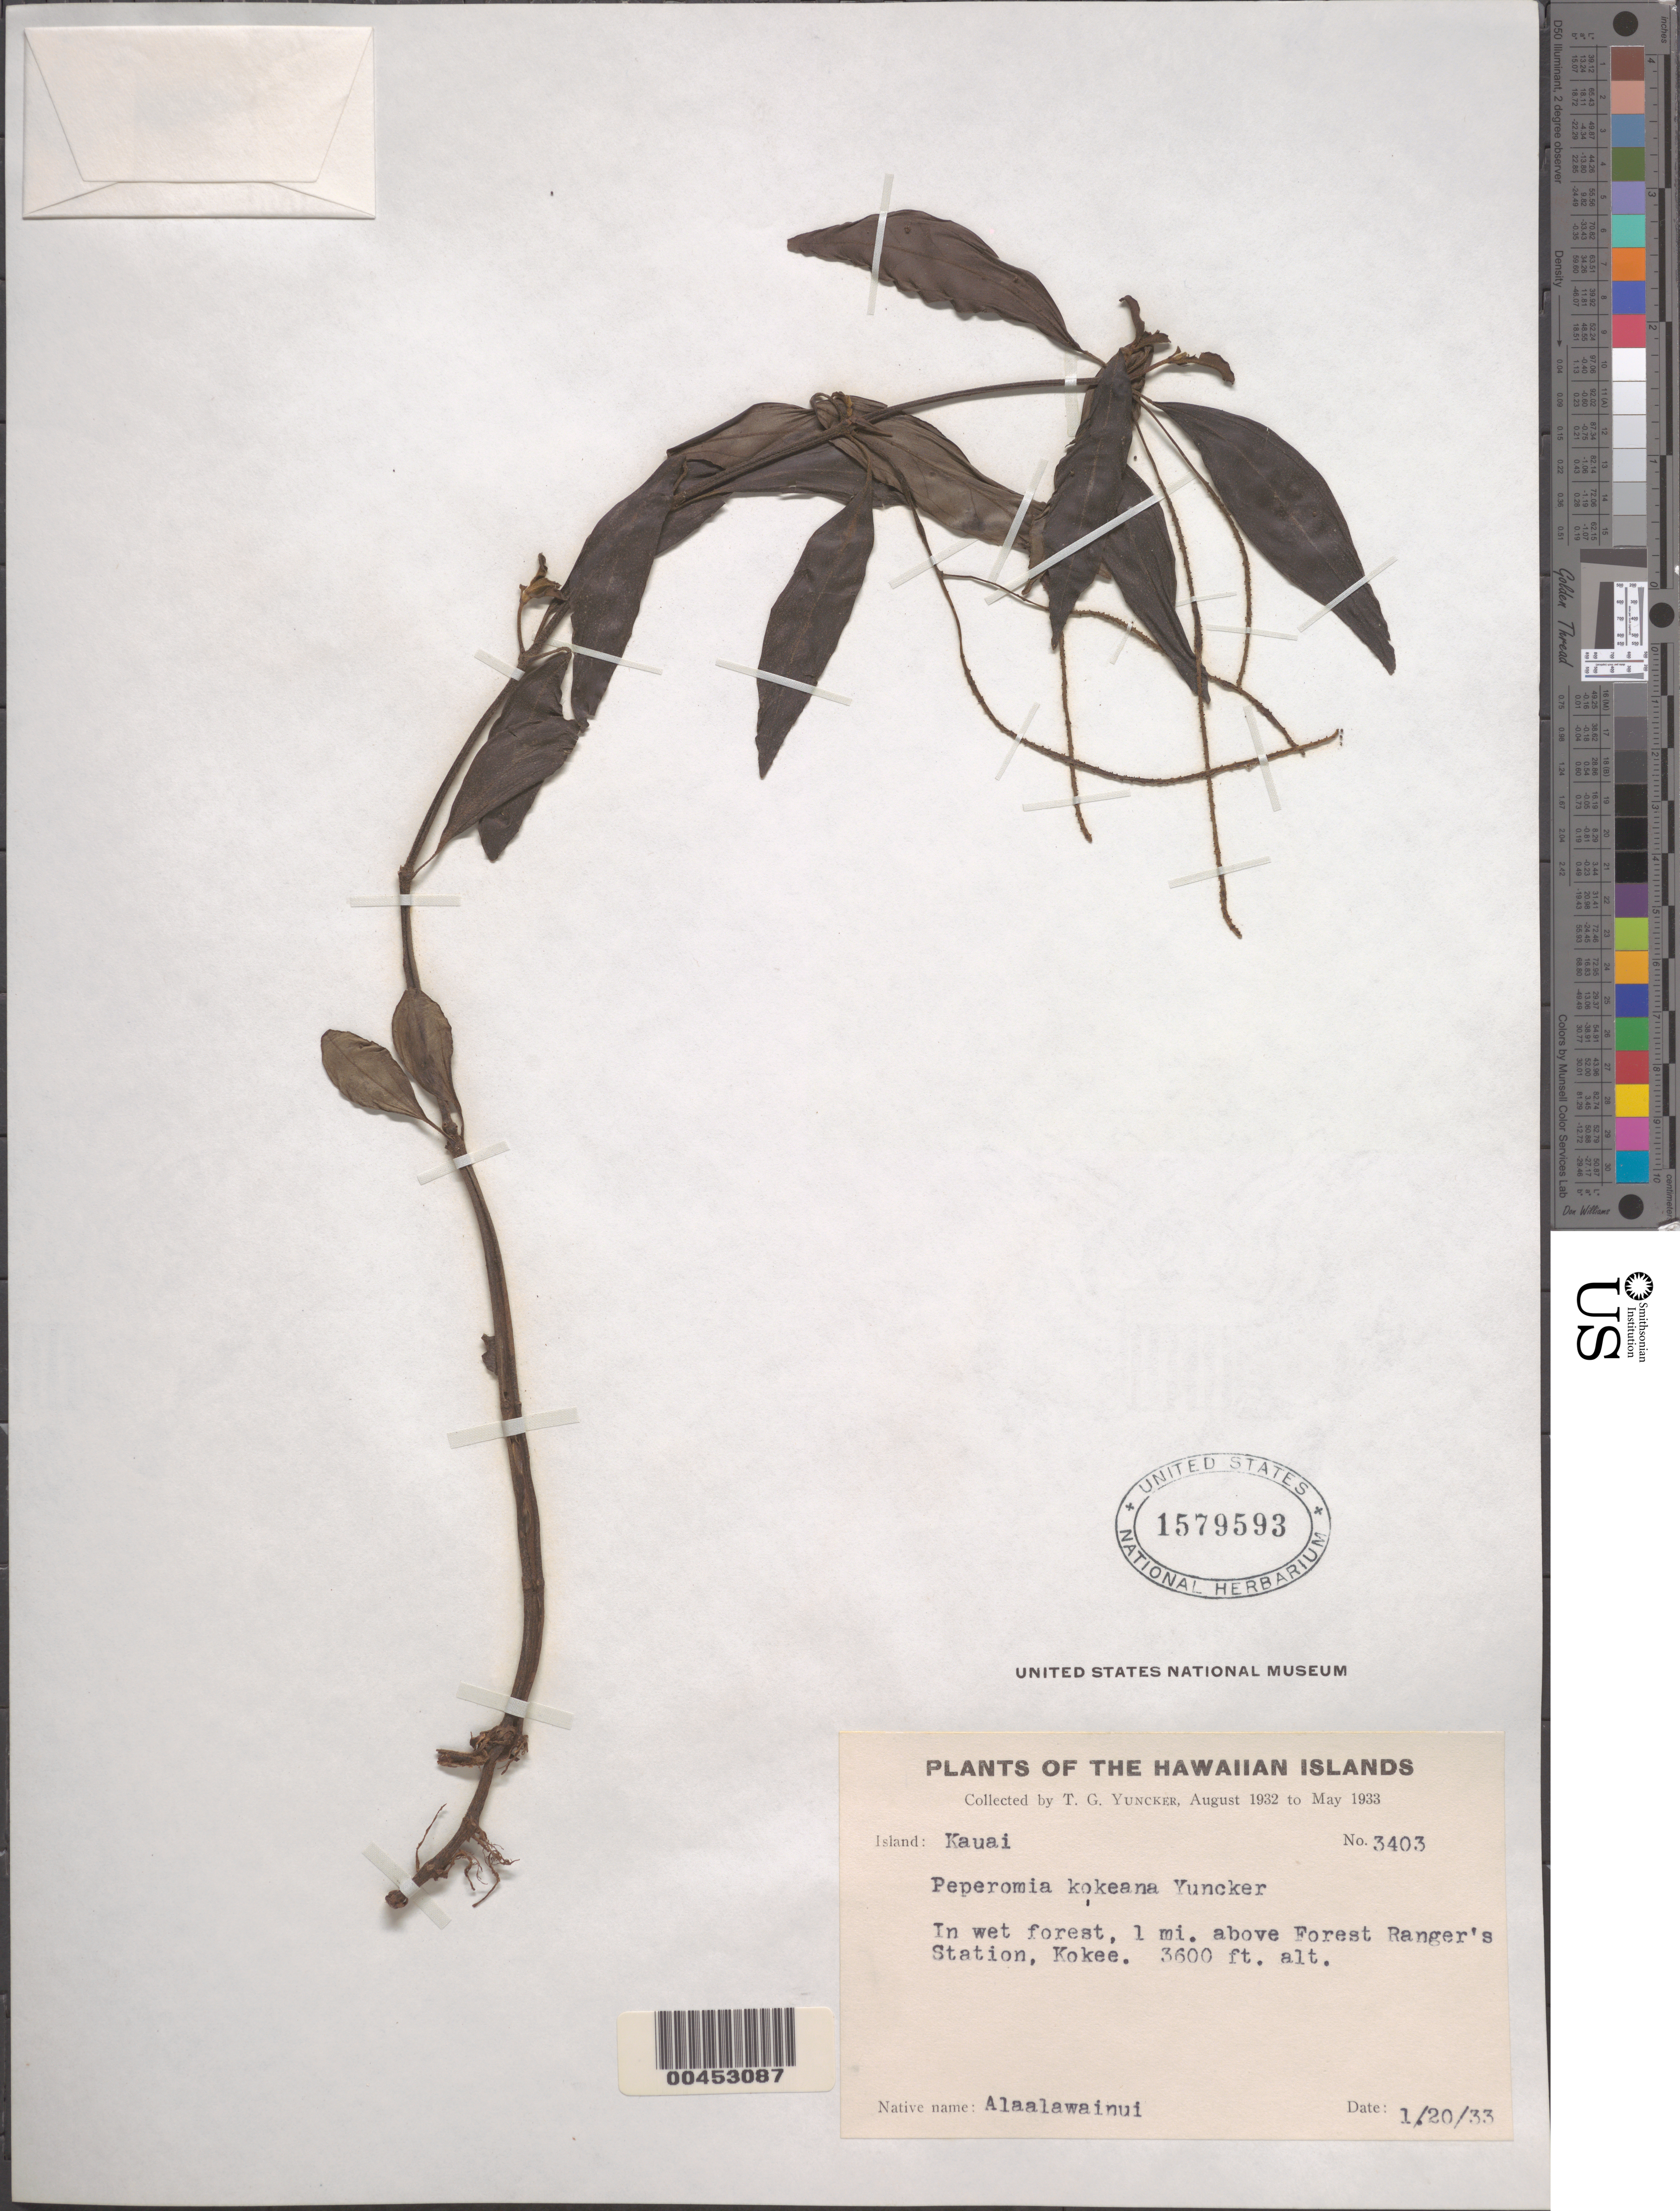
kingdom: Plantae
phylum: Tracheophyta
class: Magnoliopsida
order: Piperales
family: Piperaceae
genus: Peperomia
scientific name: Peperomia kokeana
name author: Yunck.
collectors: T. G. Yuncker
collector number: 3403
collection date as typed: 20 Jan 1933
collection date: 1933-01-20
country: United States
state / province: Hawaii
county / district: Kauai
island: Kaua'i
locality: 1 mi above Forest Ranger's Station, Kokee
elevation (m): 1097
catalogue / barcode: US 1579593